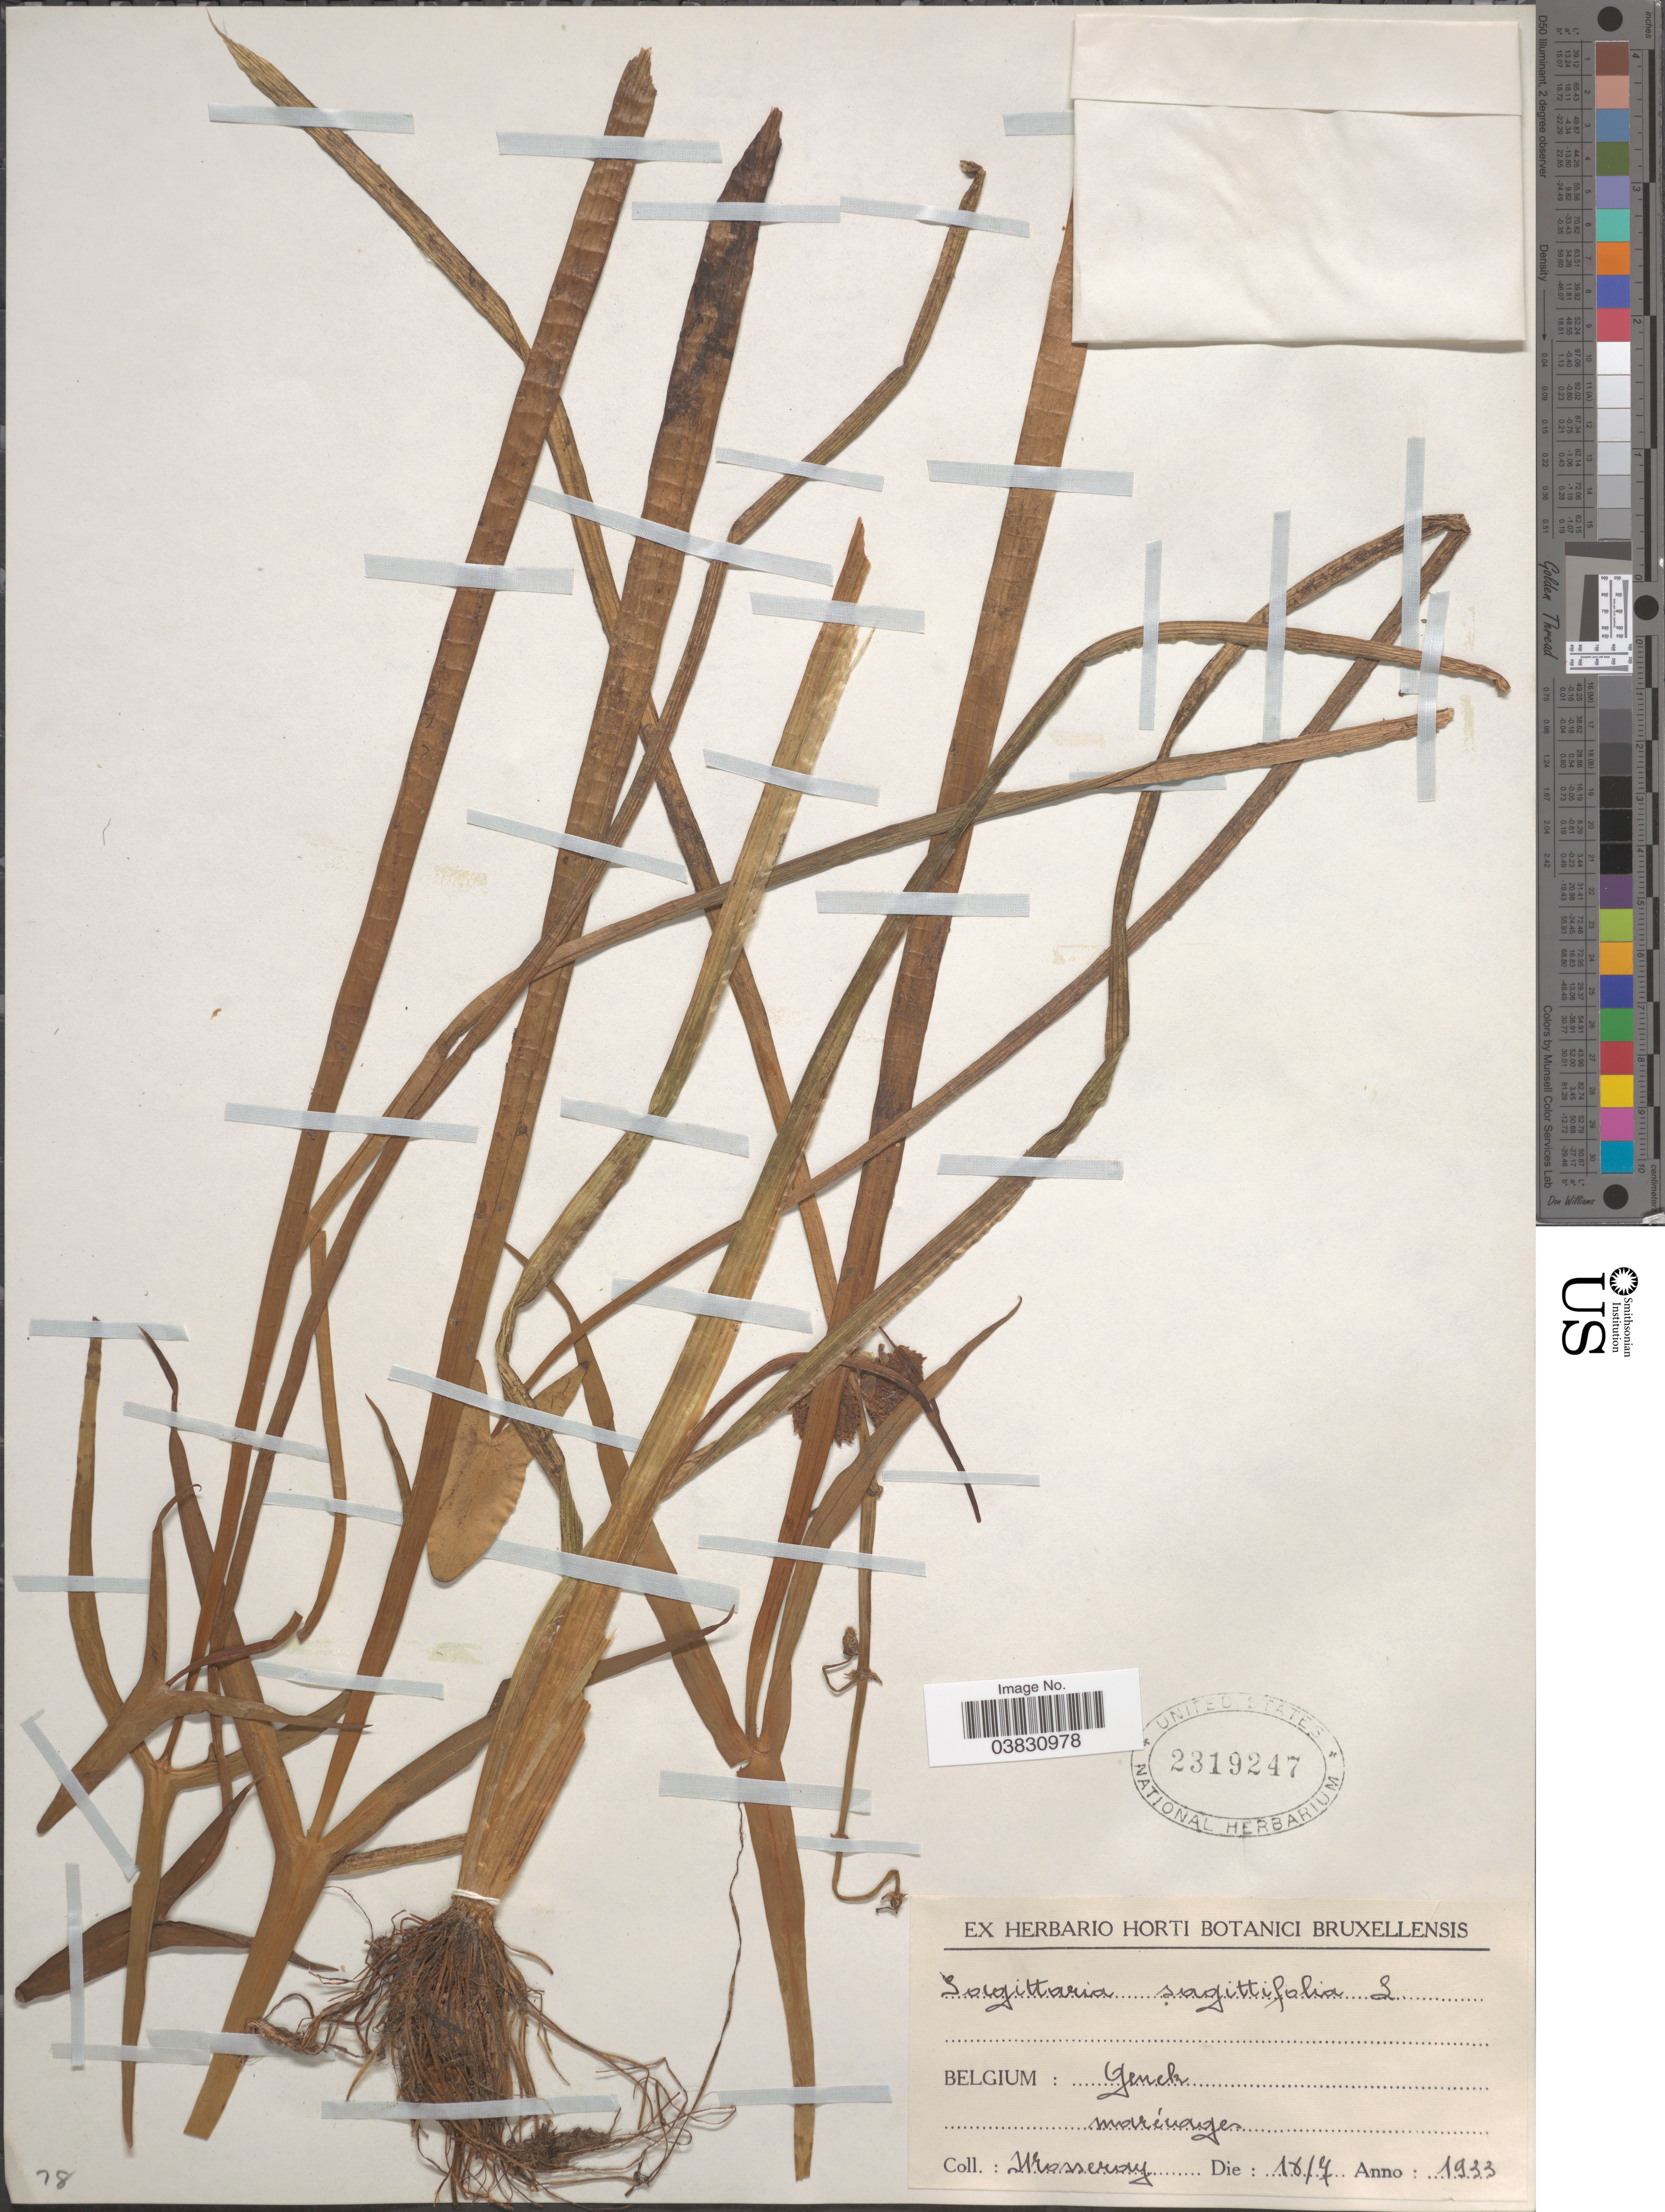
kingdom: Plantae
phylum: Tracheophyta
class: Liliopsida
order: Alismatales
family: Alismataceae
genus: Sagittaria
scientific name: Sagittaria sagittifolia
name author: L.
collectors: Mosseray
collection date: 1933-07-16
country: Belgium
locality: Genck. maricages.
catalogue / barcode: US 2319247